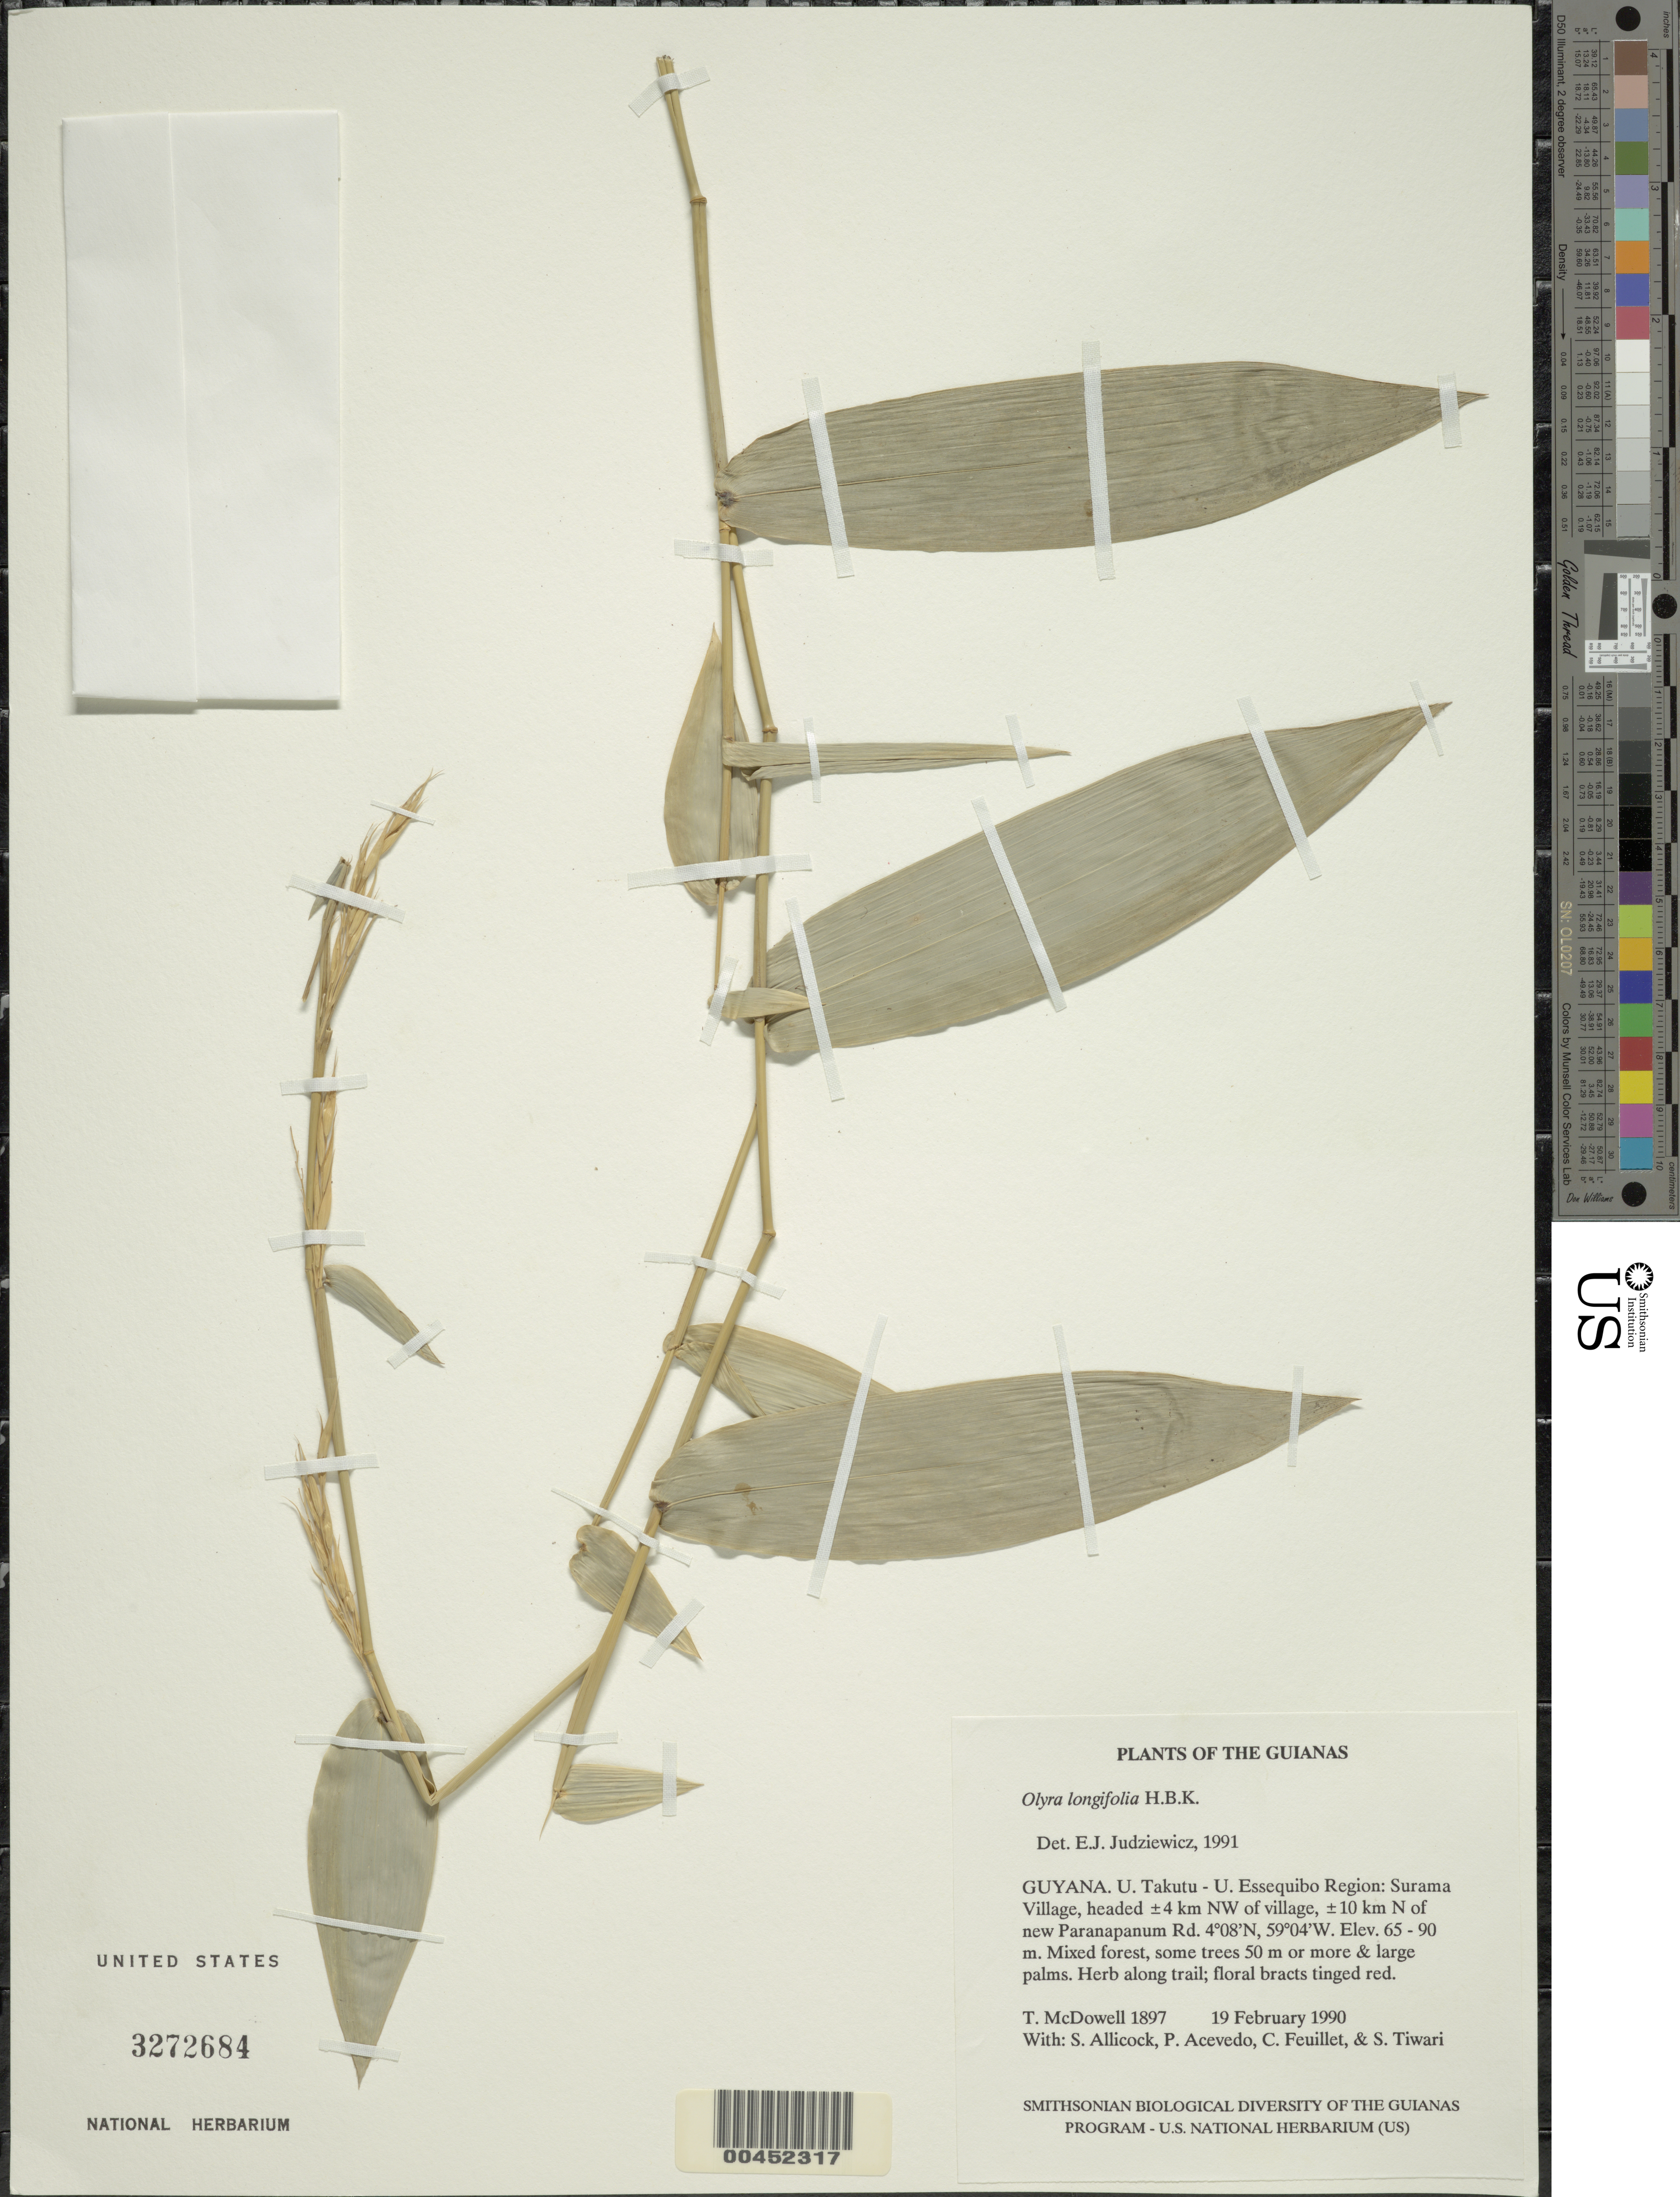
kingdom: Plantae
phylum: Tracheophyta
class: Liliopsida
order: Poales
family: Poaceae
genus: Olyra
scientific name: Olyra longifolia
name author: Kunth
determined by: Judziewicz, E. J.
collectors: T. Mcdowell, S. Allicock, P. Acevedo-Rodr., C. Feuillet & S. Tiwari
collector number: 1897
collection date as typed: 19 Feb 1990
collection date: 1990-02-19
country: Guyana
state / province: U. Takutu-U. Essequibo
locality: Surama villageheaded 4 km nw of village, 10 km n of new paranapanum rd.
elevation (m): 65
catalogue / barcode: US 3272684